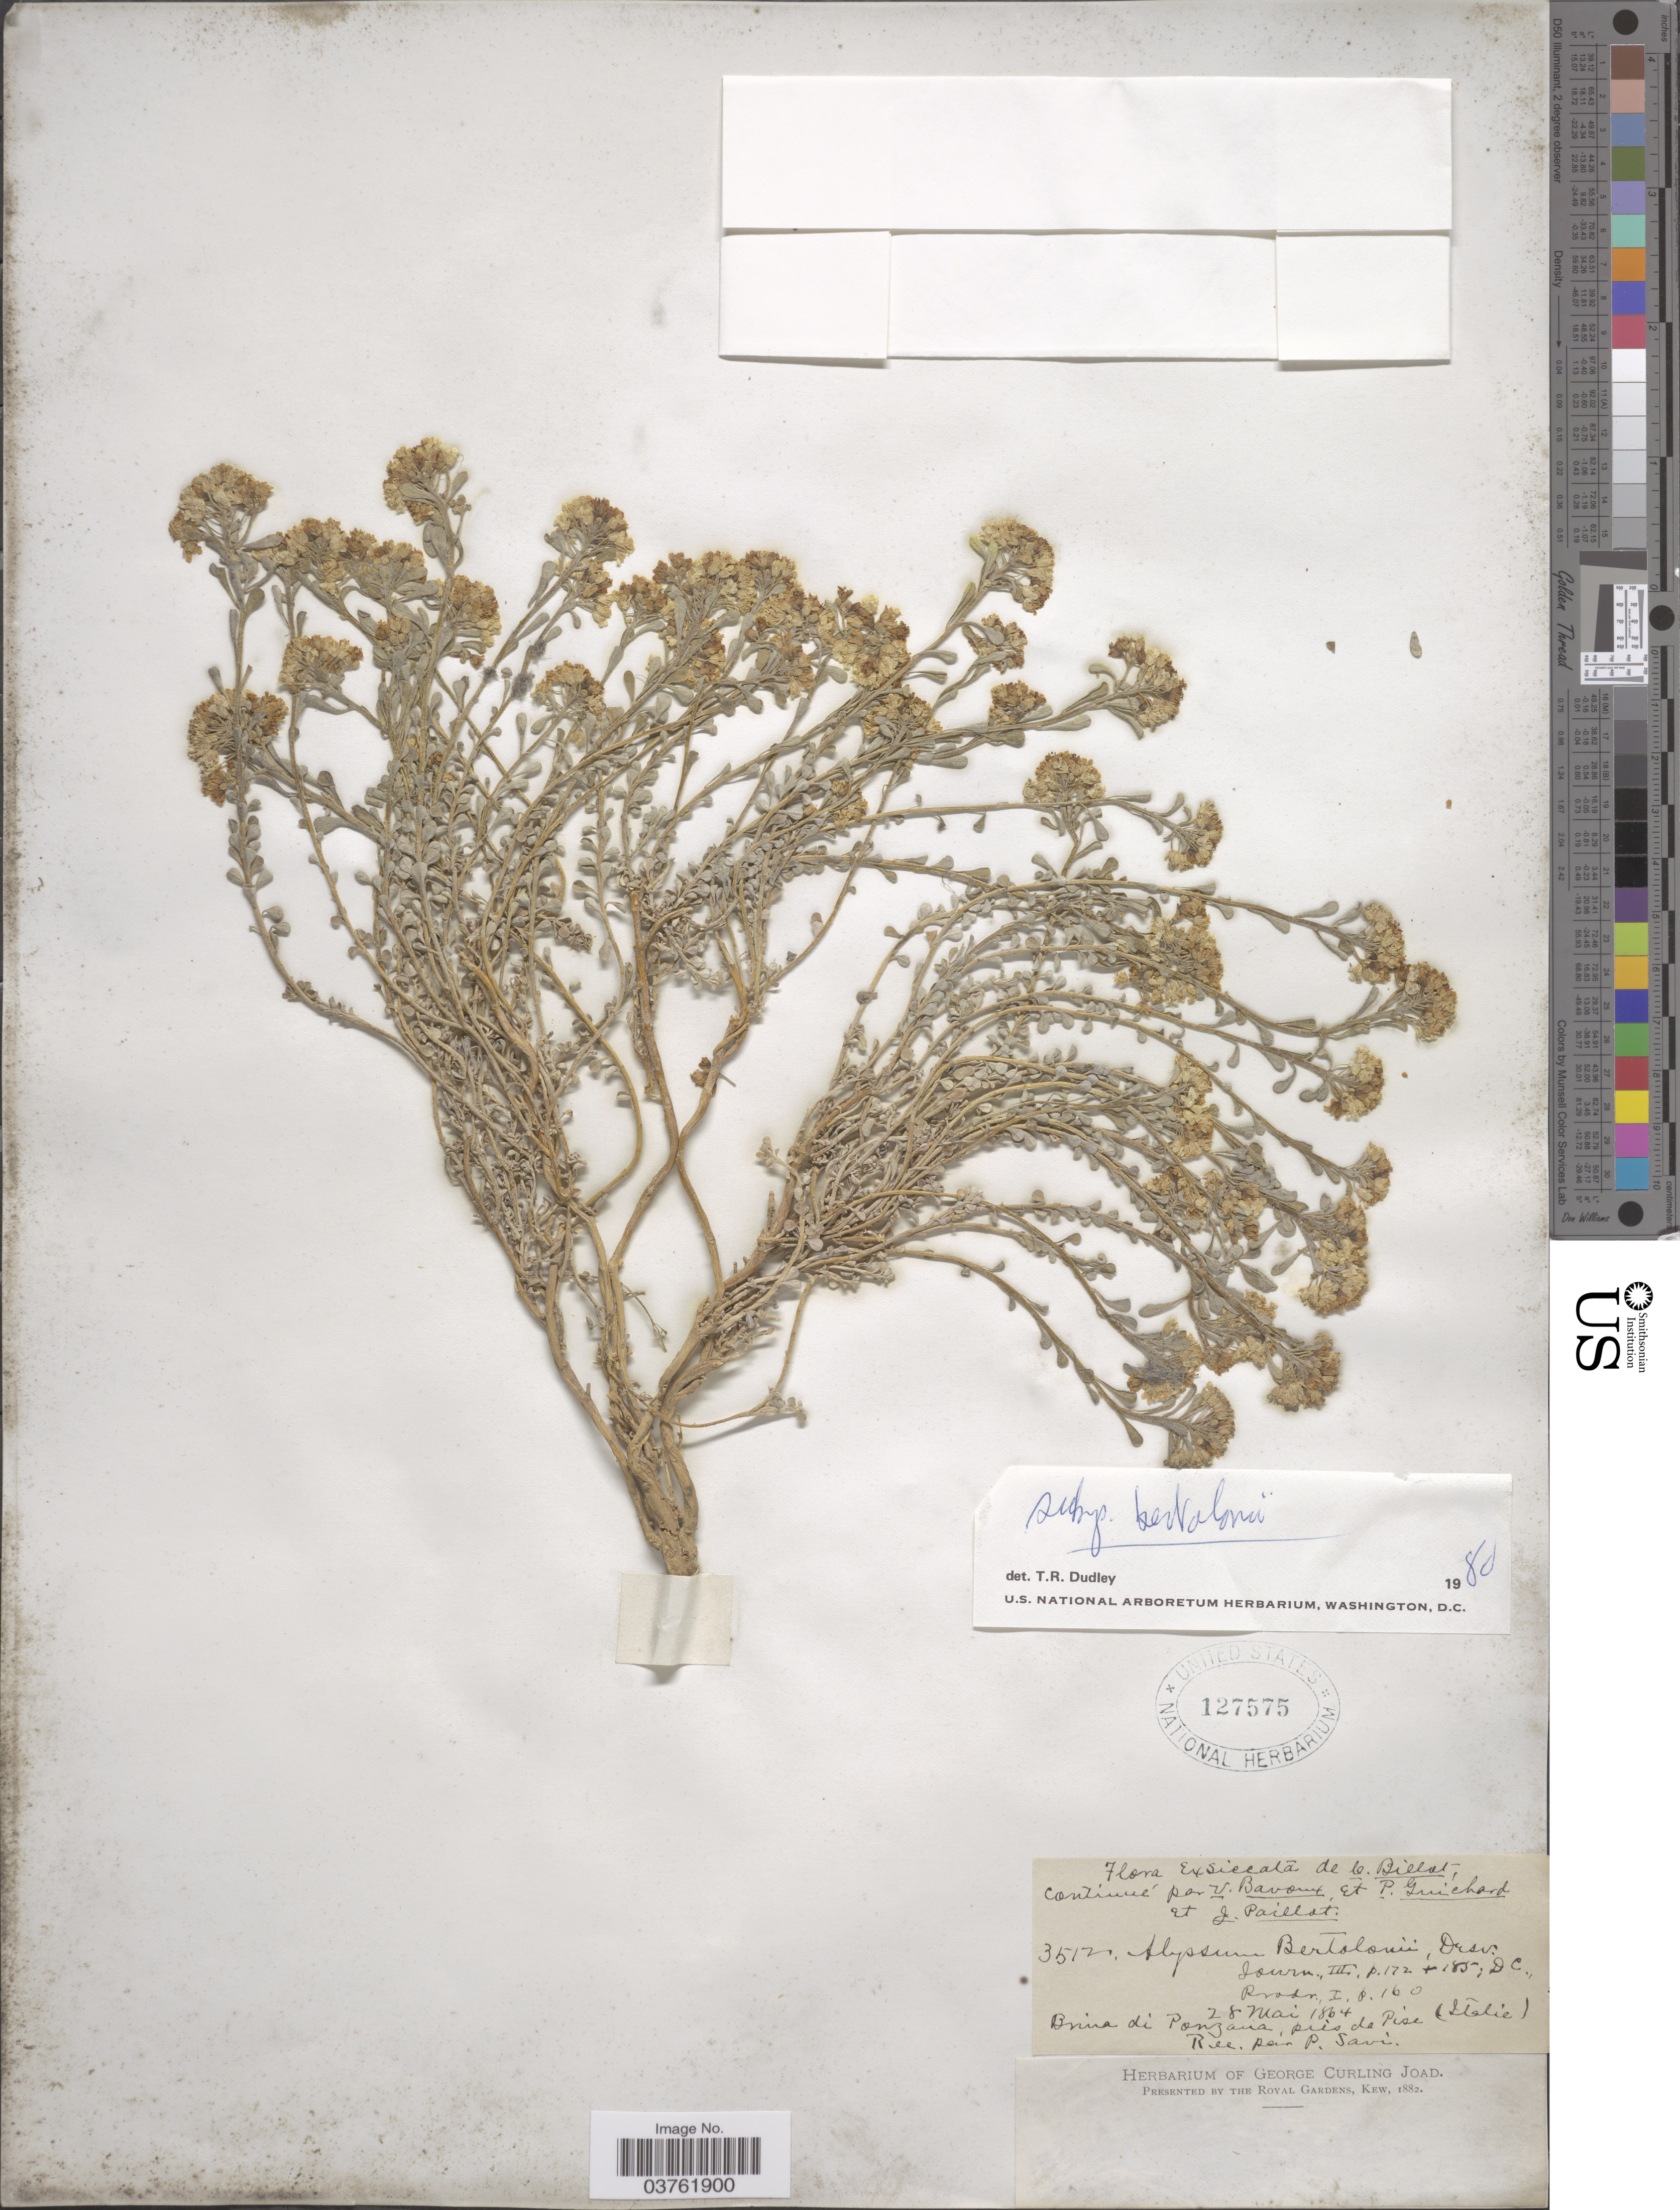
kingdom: Plantae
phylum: Tracheophyta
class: Magnoliopsida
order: Brassicales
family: Brassicaceae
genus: Alyssum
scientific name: Alyssum bertolonii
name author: Desv.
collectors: C. Billot, Bavoux, V., P. Guichard & J. Paillot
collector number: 3512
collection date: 1864-05-28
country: Italy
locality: Brina di Ponzana pres de Pise.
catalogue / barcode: US 127575